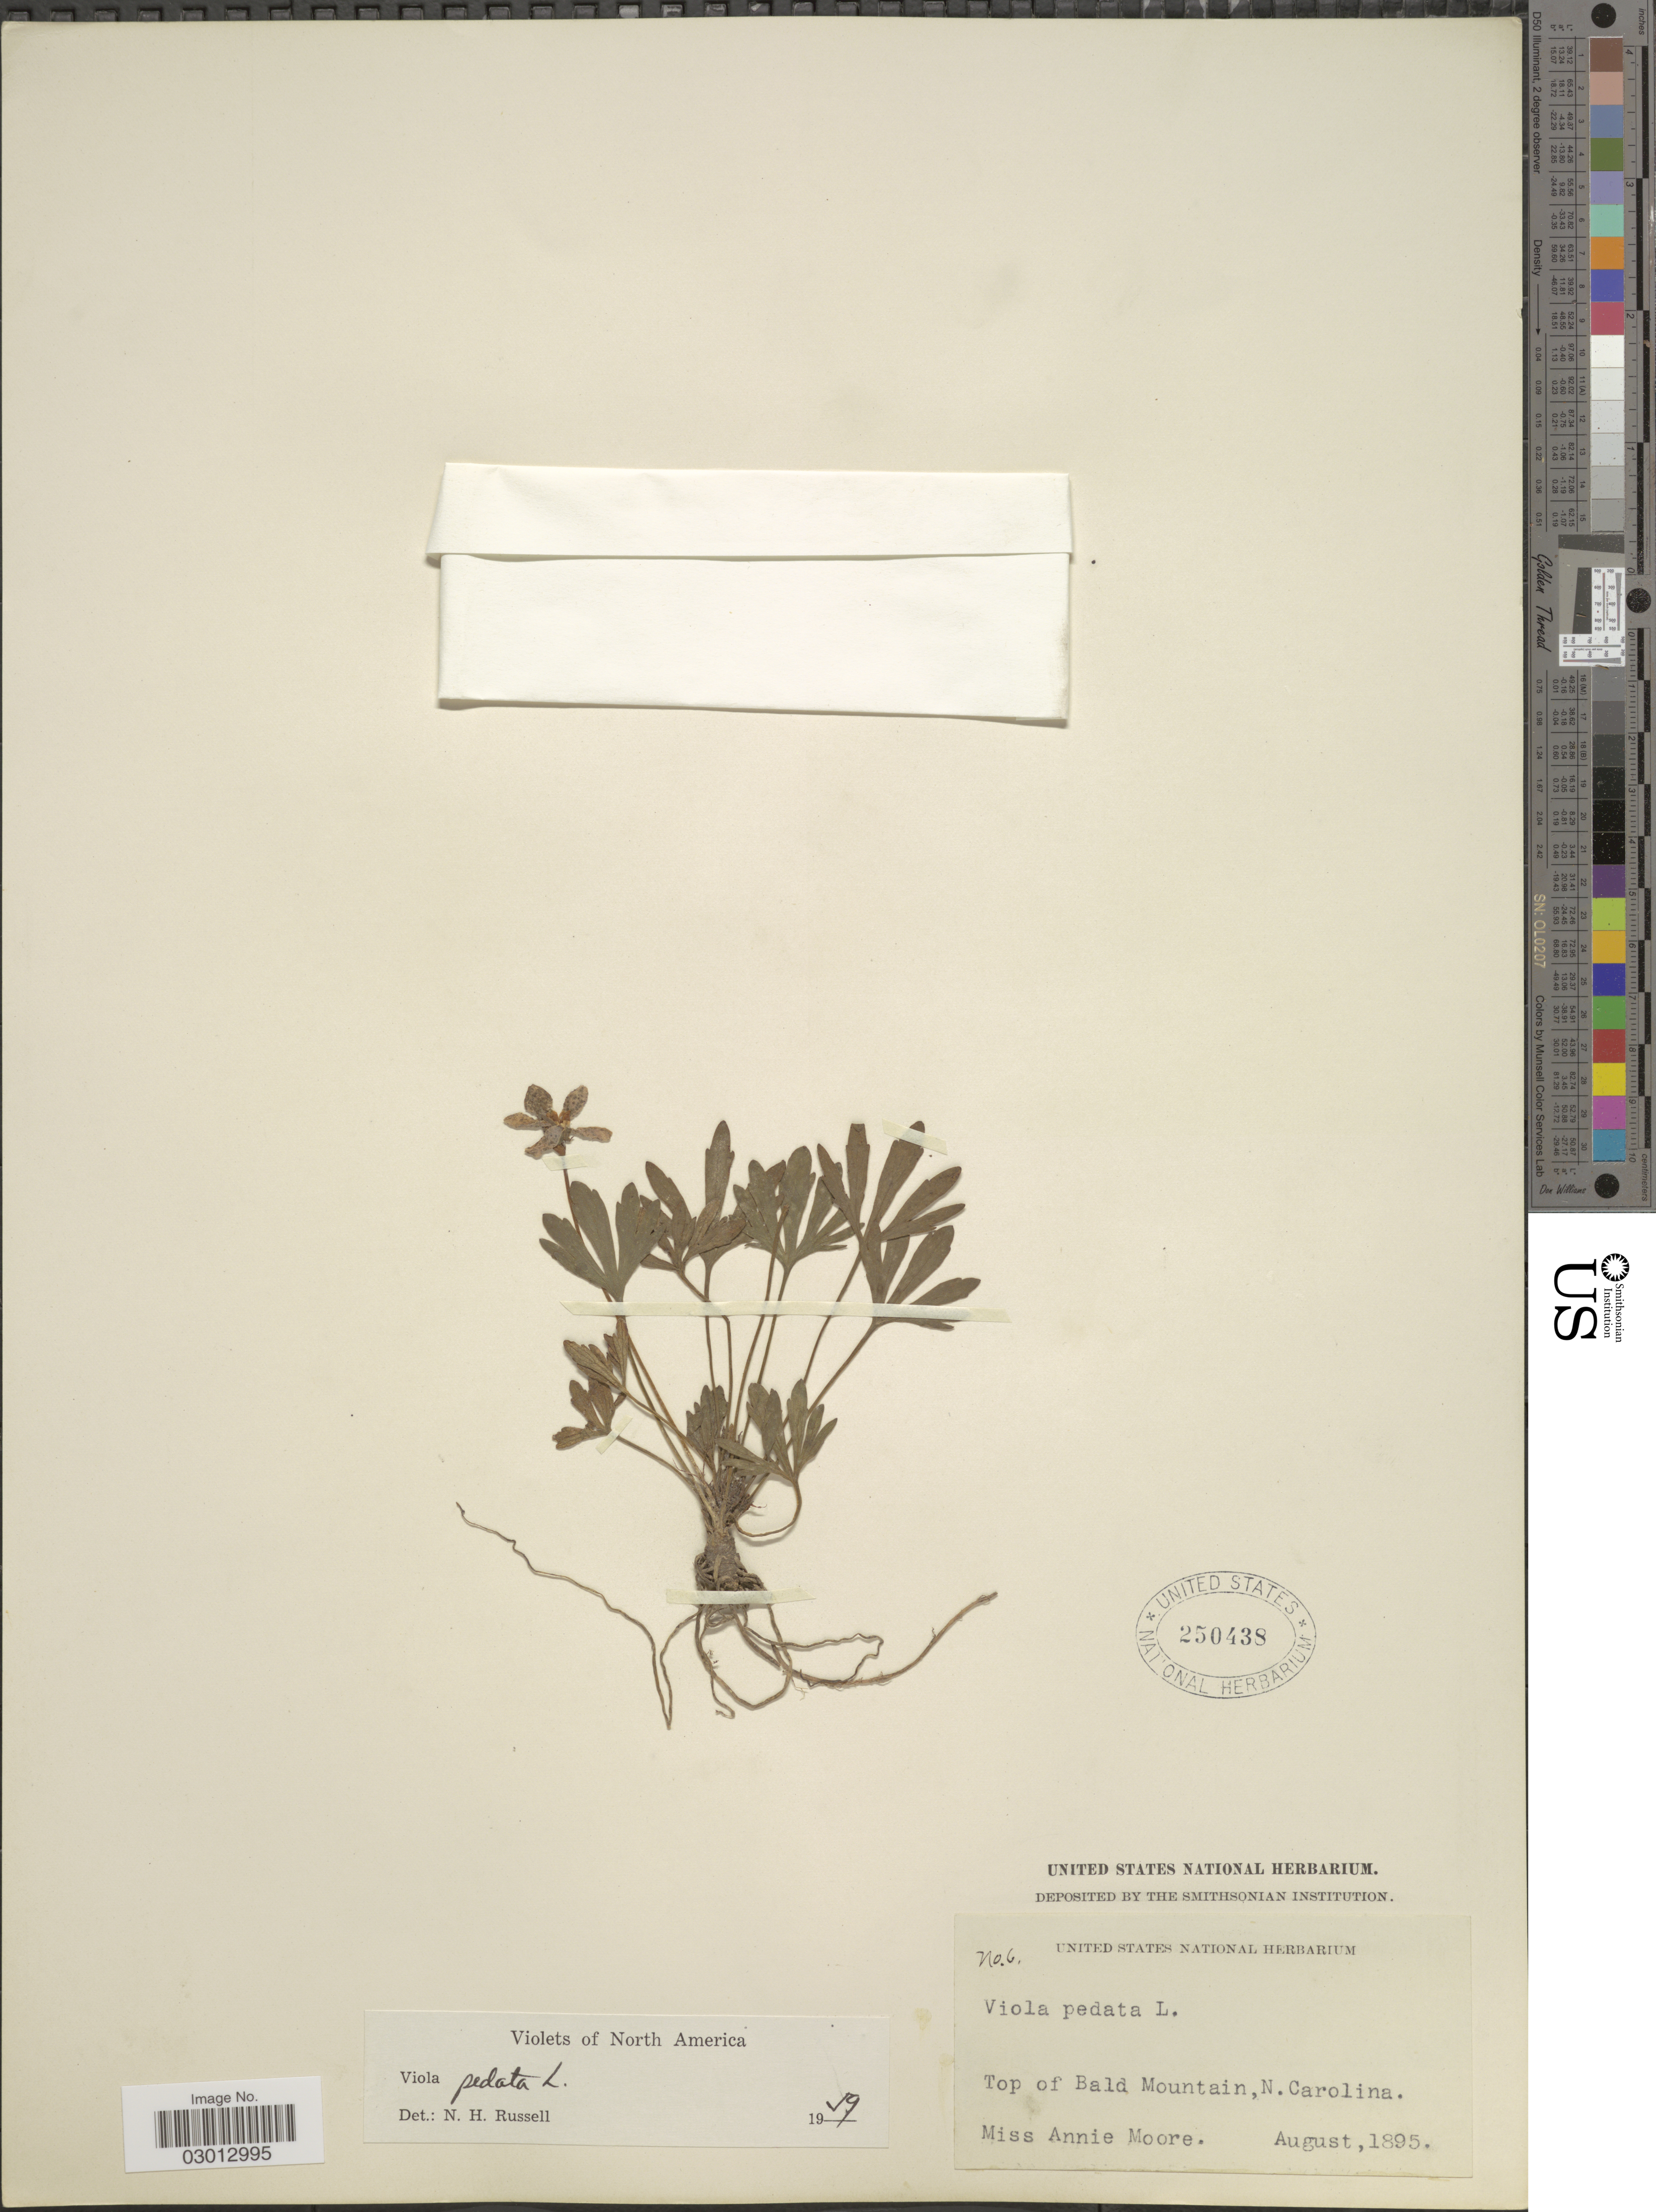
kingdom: Plantae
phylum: Tracheophyta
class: Magnoliopsida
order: Malpighiales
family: Violaceae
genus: Viola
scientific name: Viola pedata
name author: L.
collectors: A. Moore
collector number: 6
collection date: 1895-08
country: United States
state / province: North Carolina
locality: Top of Bald Mountain, N. Carolina.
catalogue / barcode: US 250438